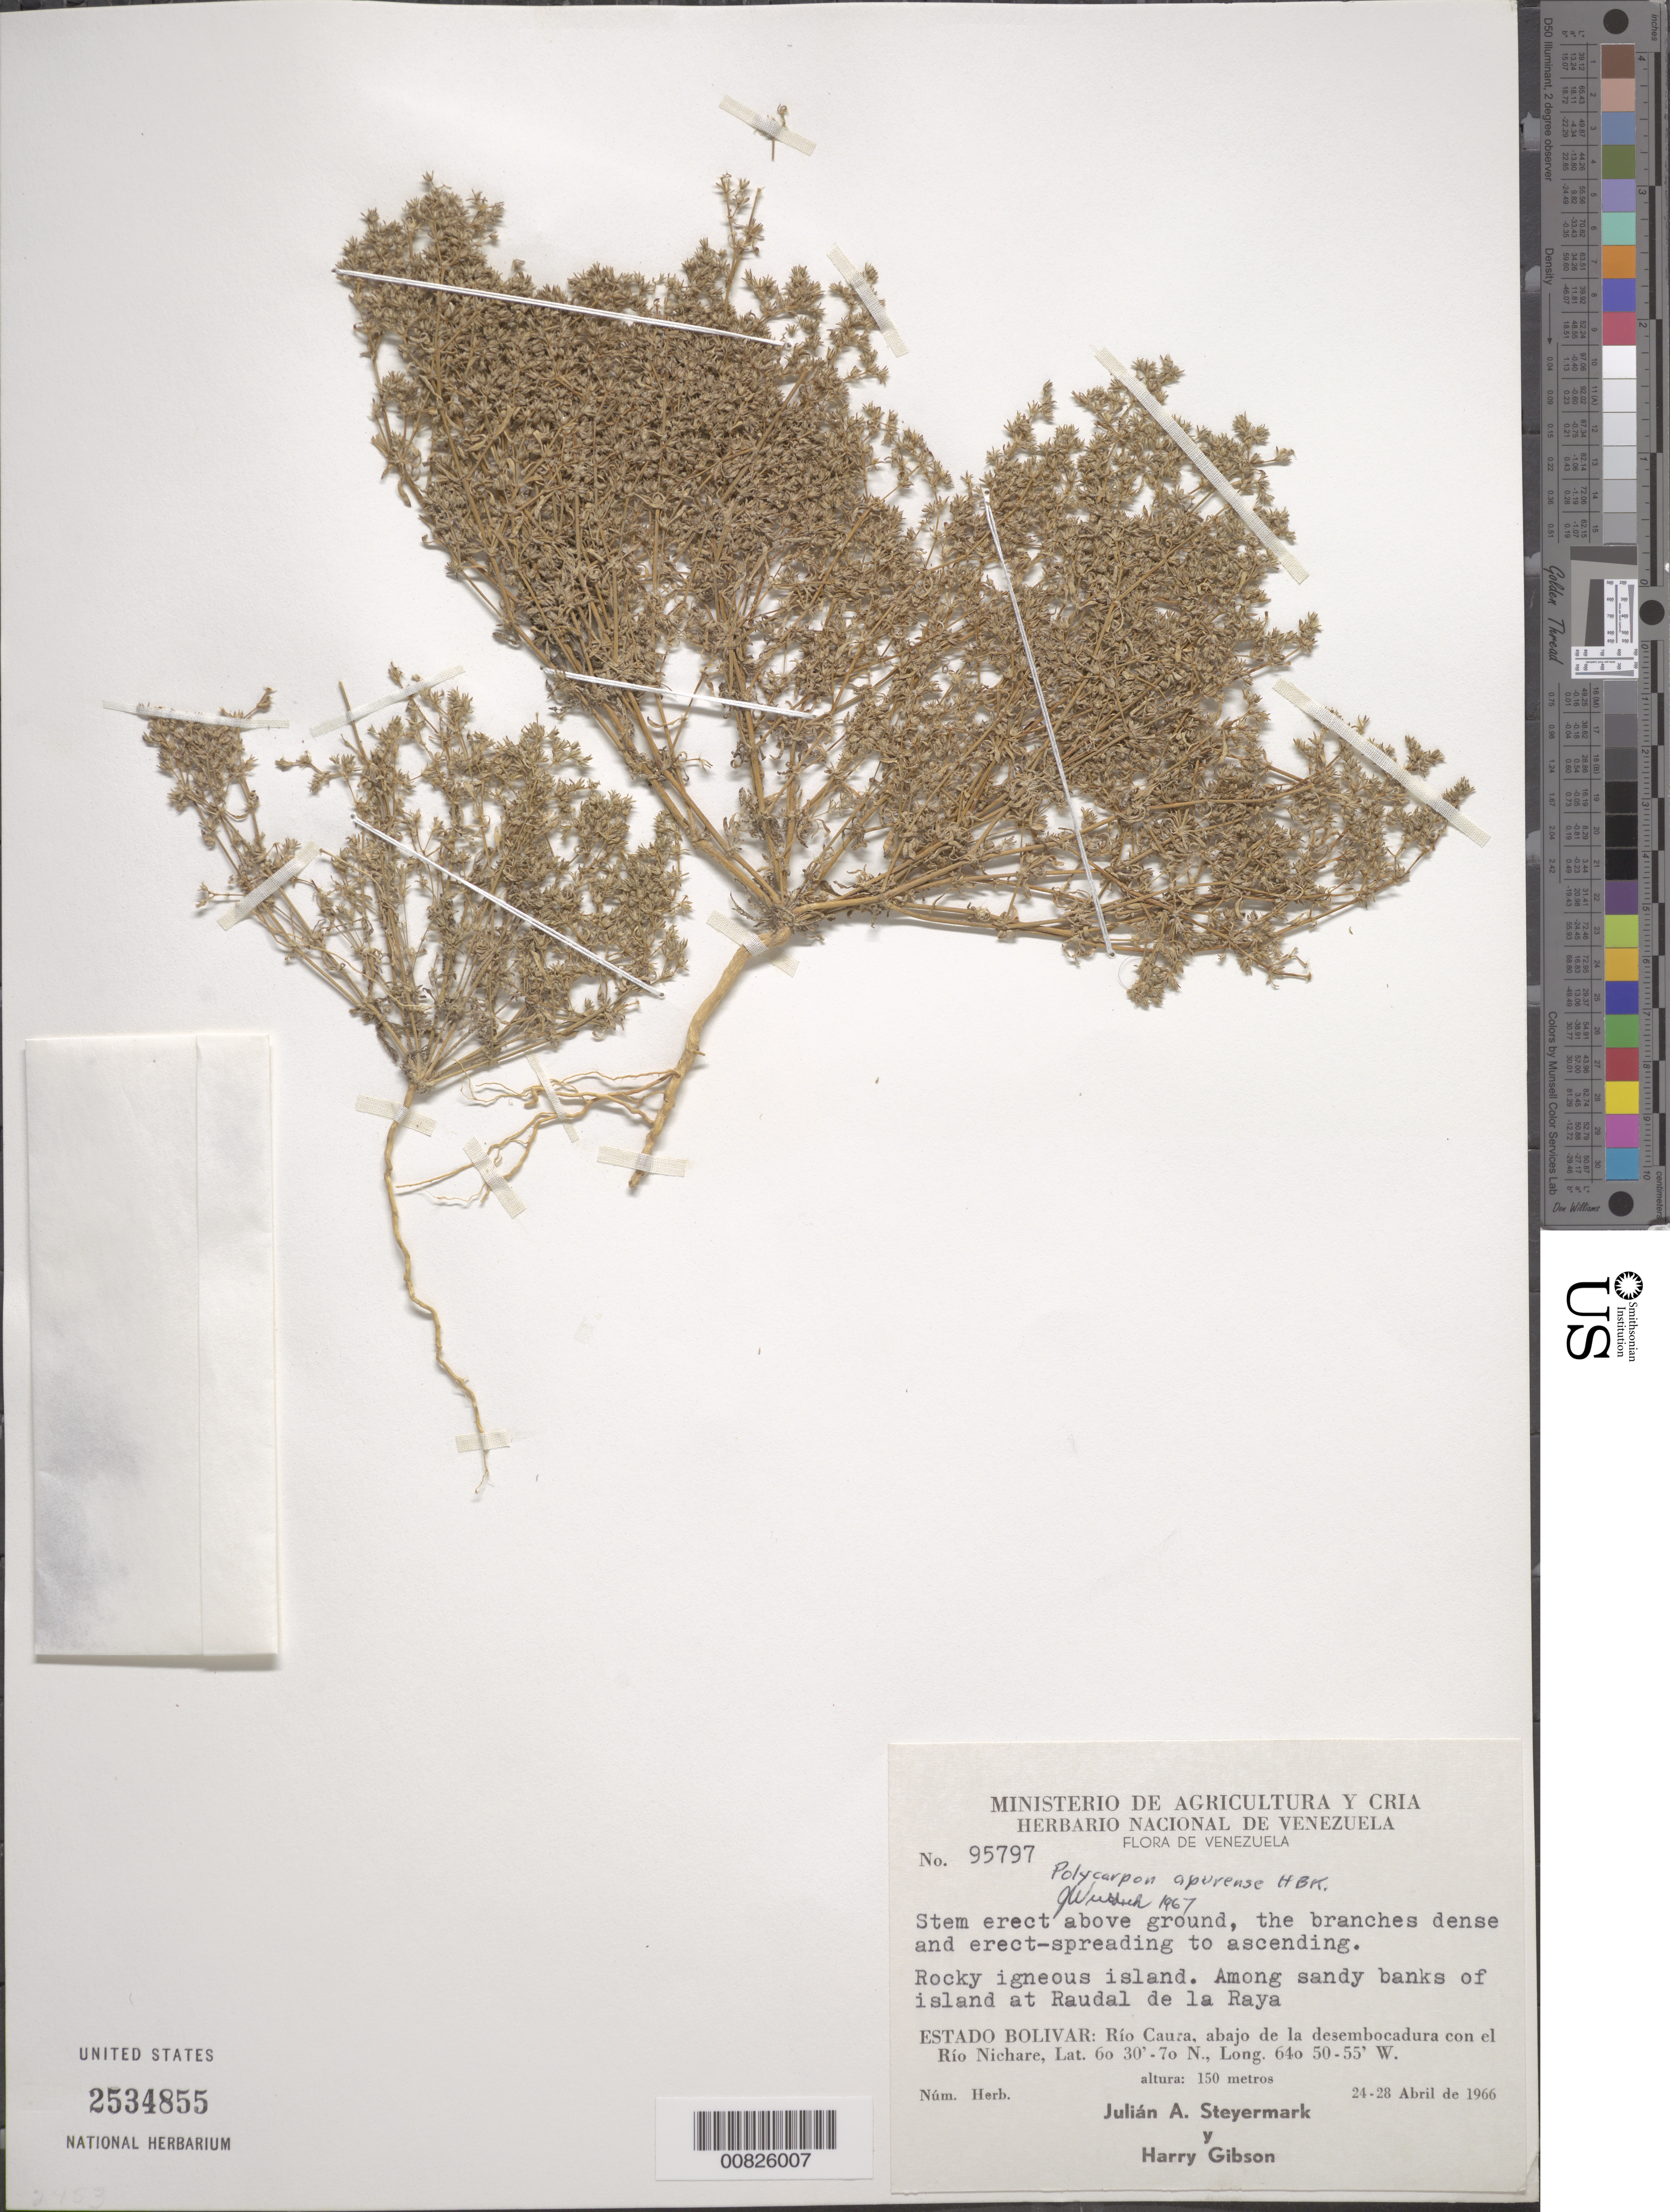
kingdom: Plantae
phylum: Tracheophyta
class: Magnoliopsida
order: Caryophyllales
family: Caryophyllaceae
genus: Polycarpon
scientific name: Polycarpon apurense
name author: Kunth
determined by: Wurdack, John J., (US), US (UNITED STATES)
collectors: J. Steyermark & H. Gibson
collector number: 95797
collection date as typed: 24-Apr-66 to 28-Apr-66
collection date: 1966-04-24/1966-04-28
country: Venezuela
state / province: Bolívar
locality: Río Caura, abajo de la desembocadura con el Río Nichare; island at Raudal de la Raya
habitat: Rocky igneous island; among sandy banks of island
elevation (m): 150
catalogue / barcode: US 2534855